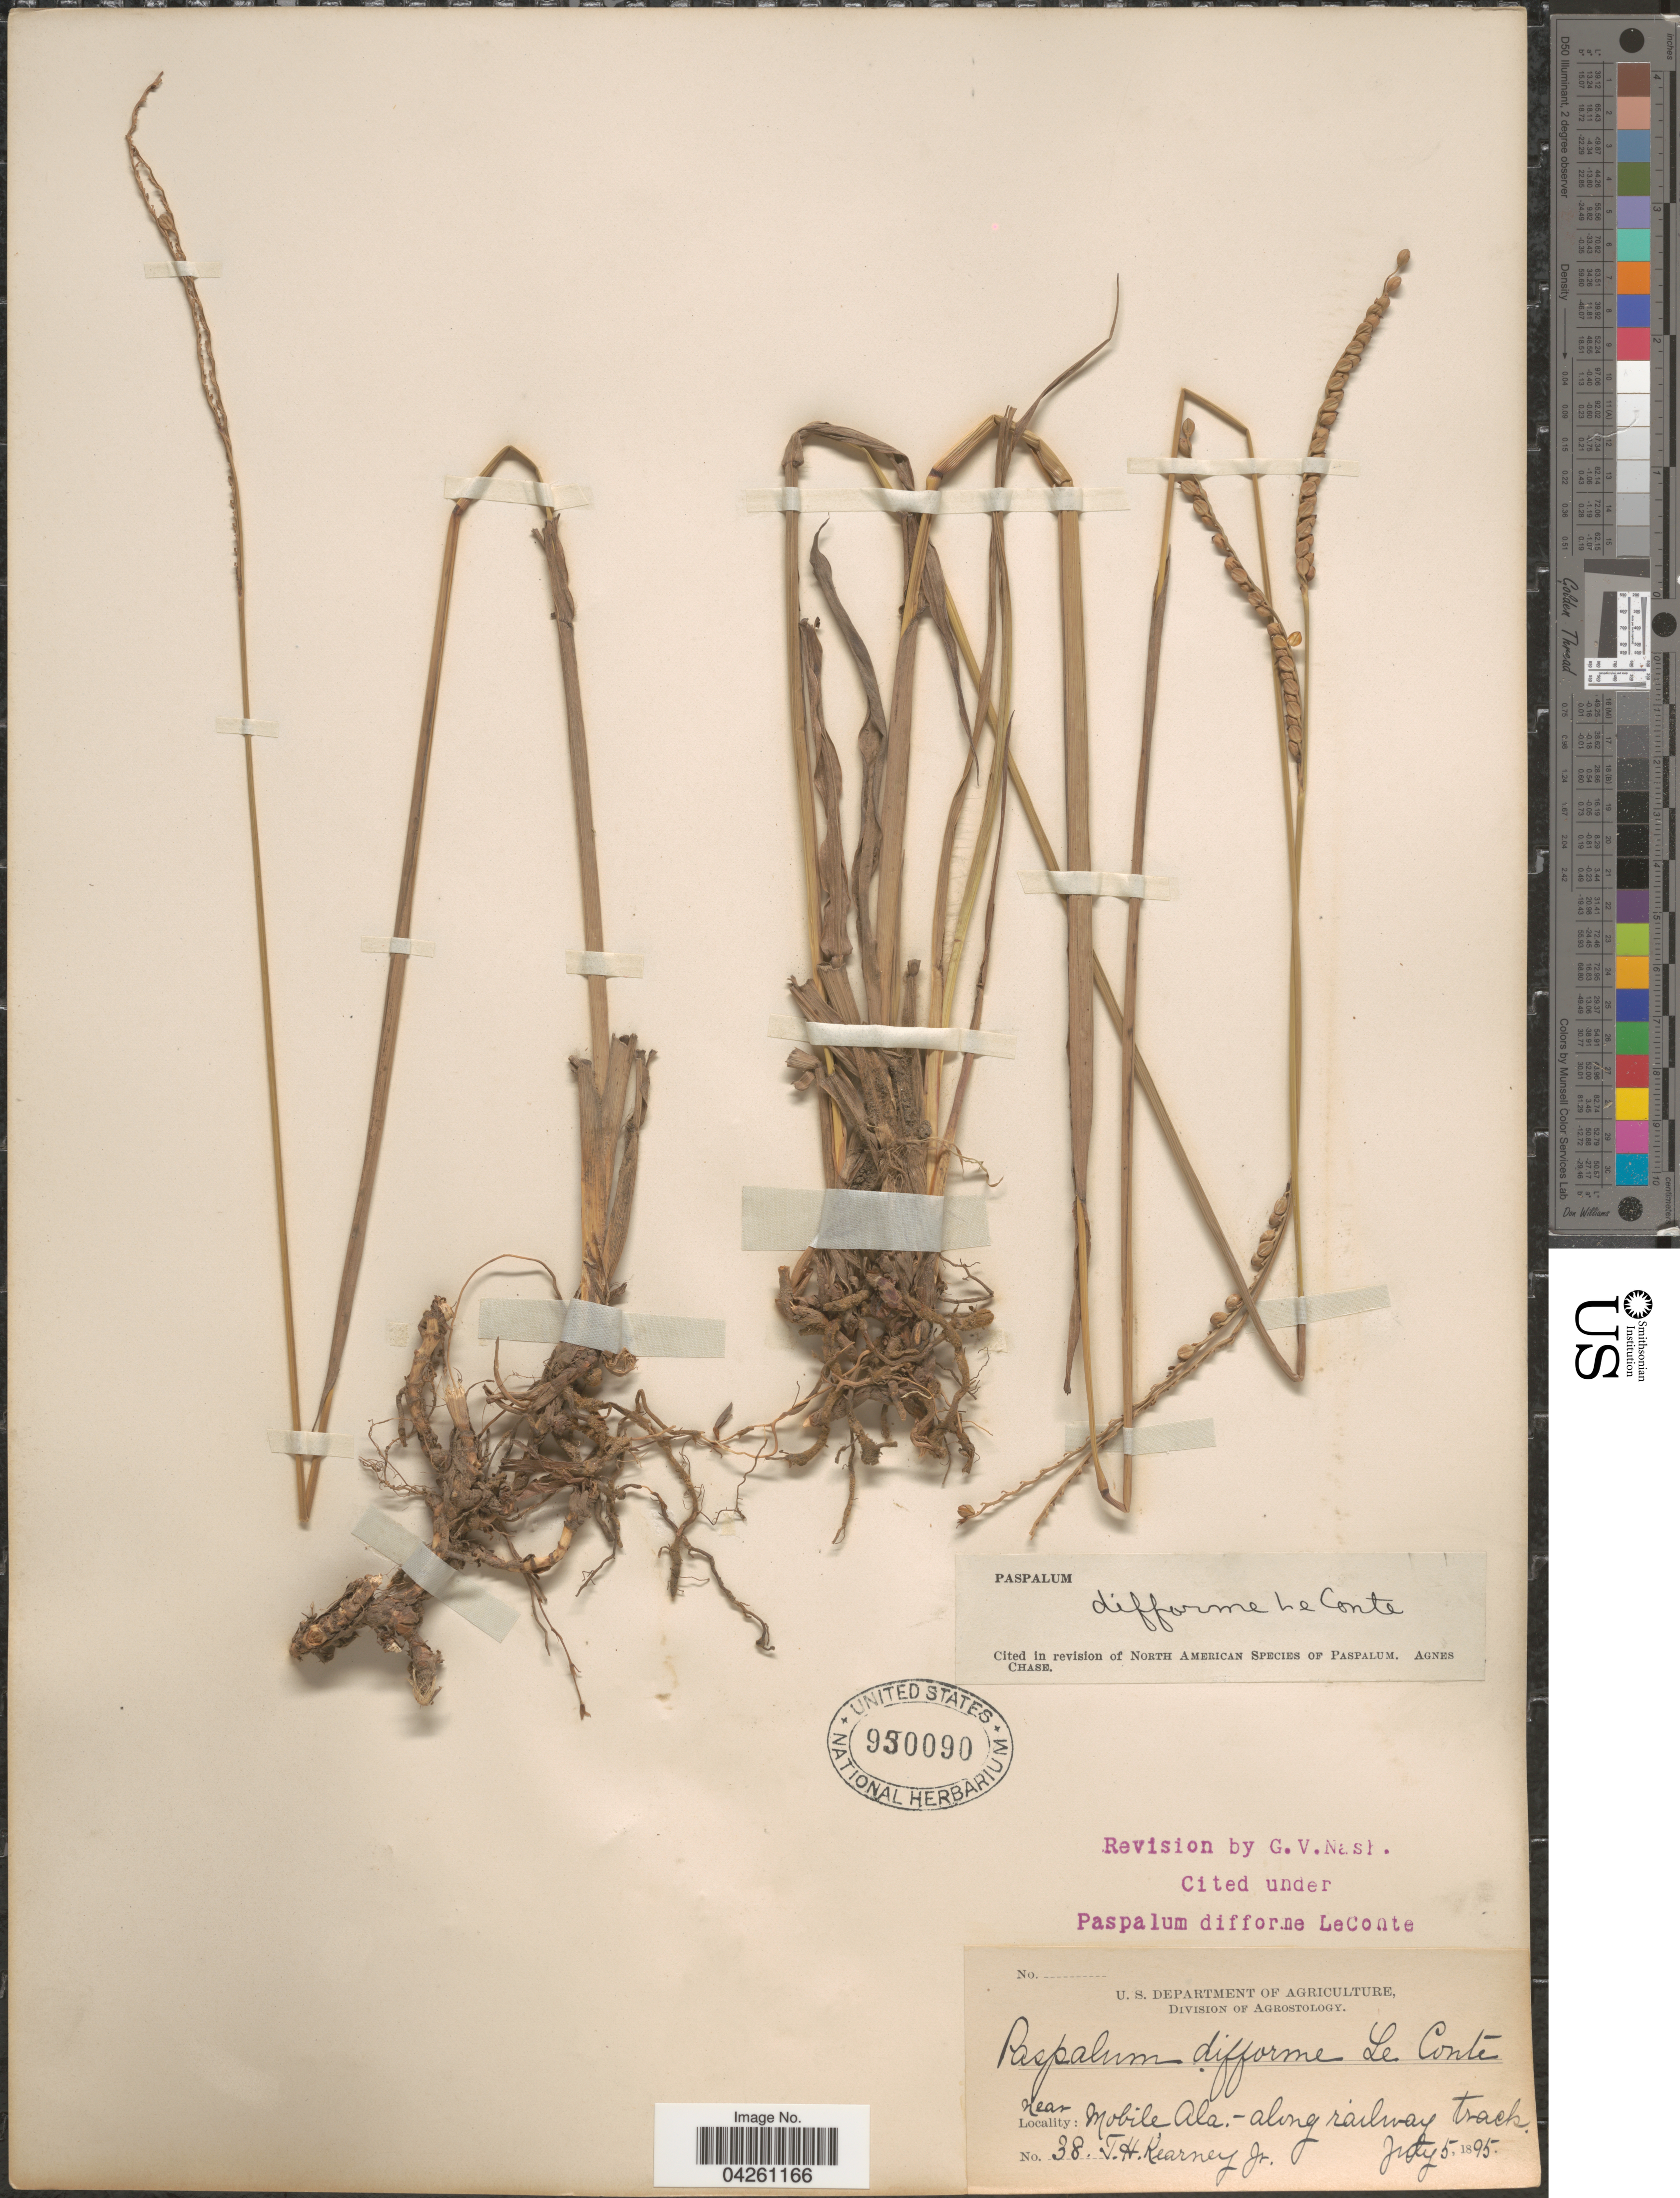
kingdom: Plantae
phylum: Tracheophyta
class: Liliopsida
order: Poales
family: Poaceae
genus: Paspalum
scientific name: Paspalum difforme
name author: Leconte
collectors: T. H. Kearney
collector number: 38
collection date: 1895-07-05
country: United States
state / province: Alabama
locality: Near Mobile - along railway track.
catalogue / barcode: US 950090